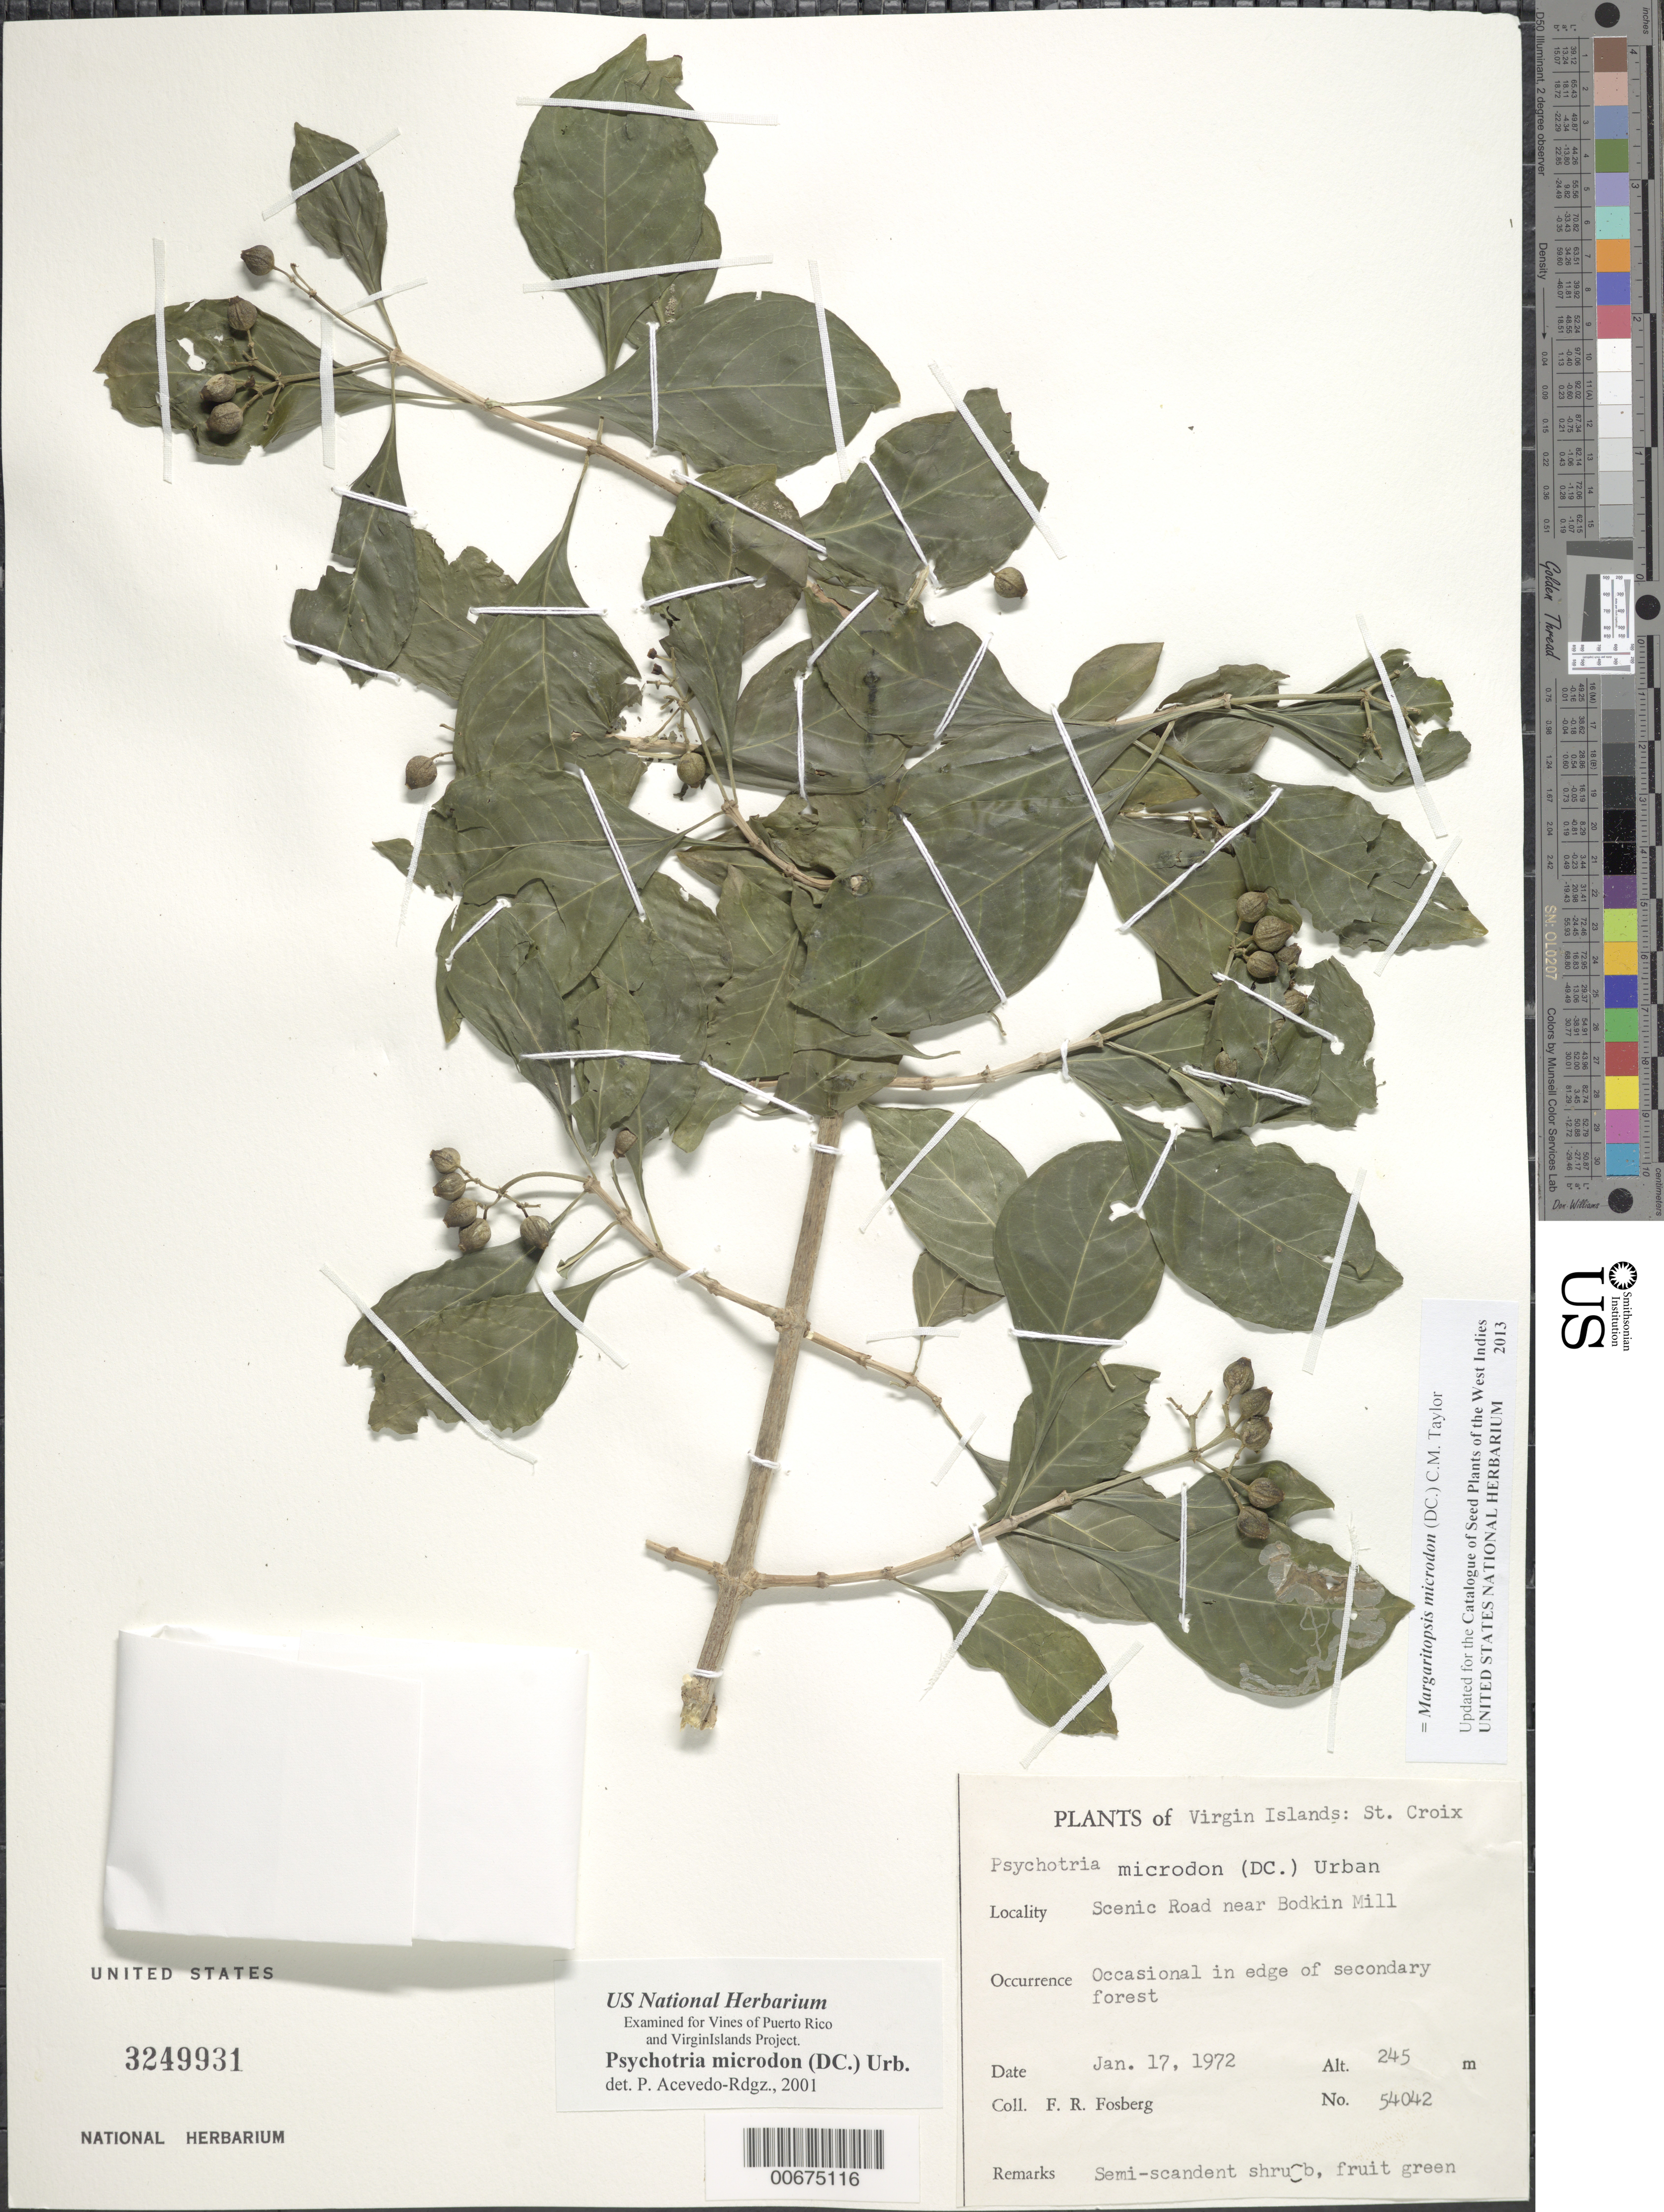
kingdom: Plantae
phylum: Tracheophyta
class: Magnoliopsida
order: Gentianales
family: Rubiaceae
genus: Margaritopsis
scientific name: Margaritopsis microdon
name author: (DC.) C.M. Taylor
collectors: F. R. Fosberg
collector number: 54042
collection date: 1972-01-17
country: U.S. Virgin Islands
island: St. Croix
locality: Bodkin Hill, Scenic Road.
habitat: Occasional in edge of secondary forest.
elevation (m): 245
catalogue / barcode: US 3249931